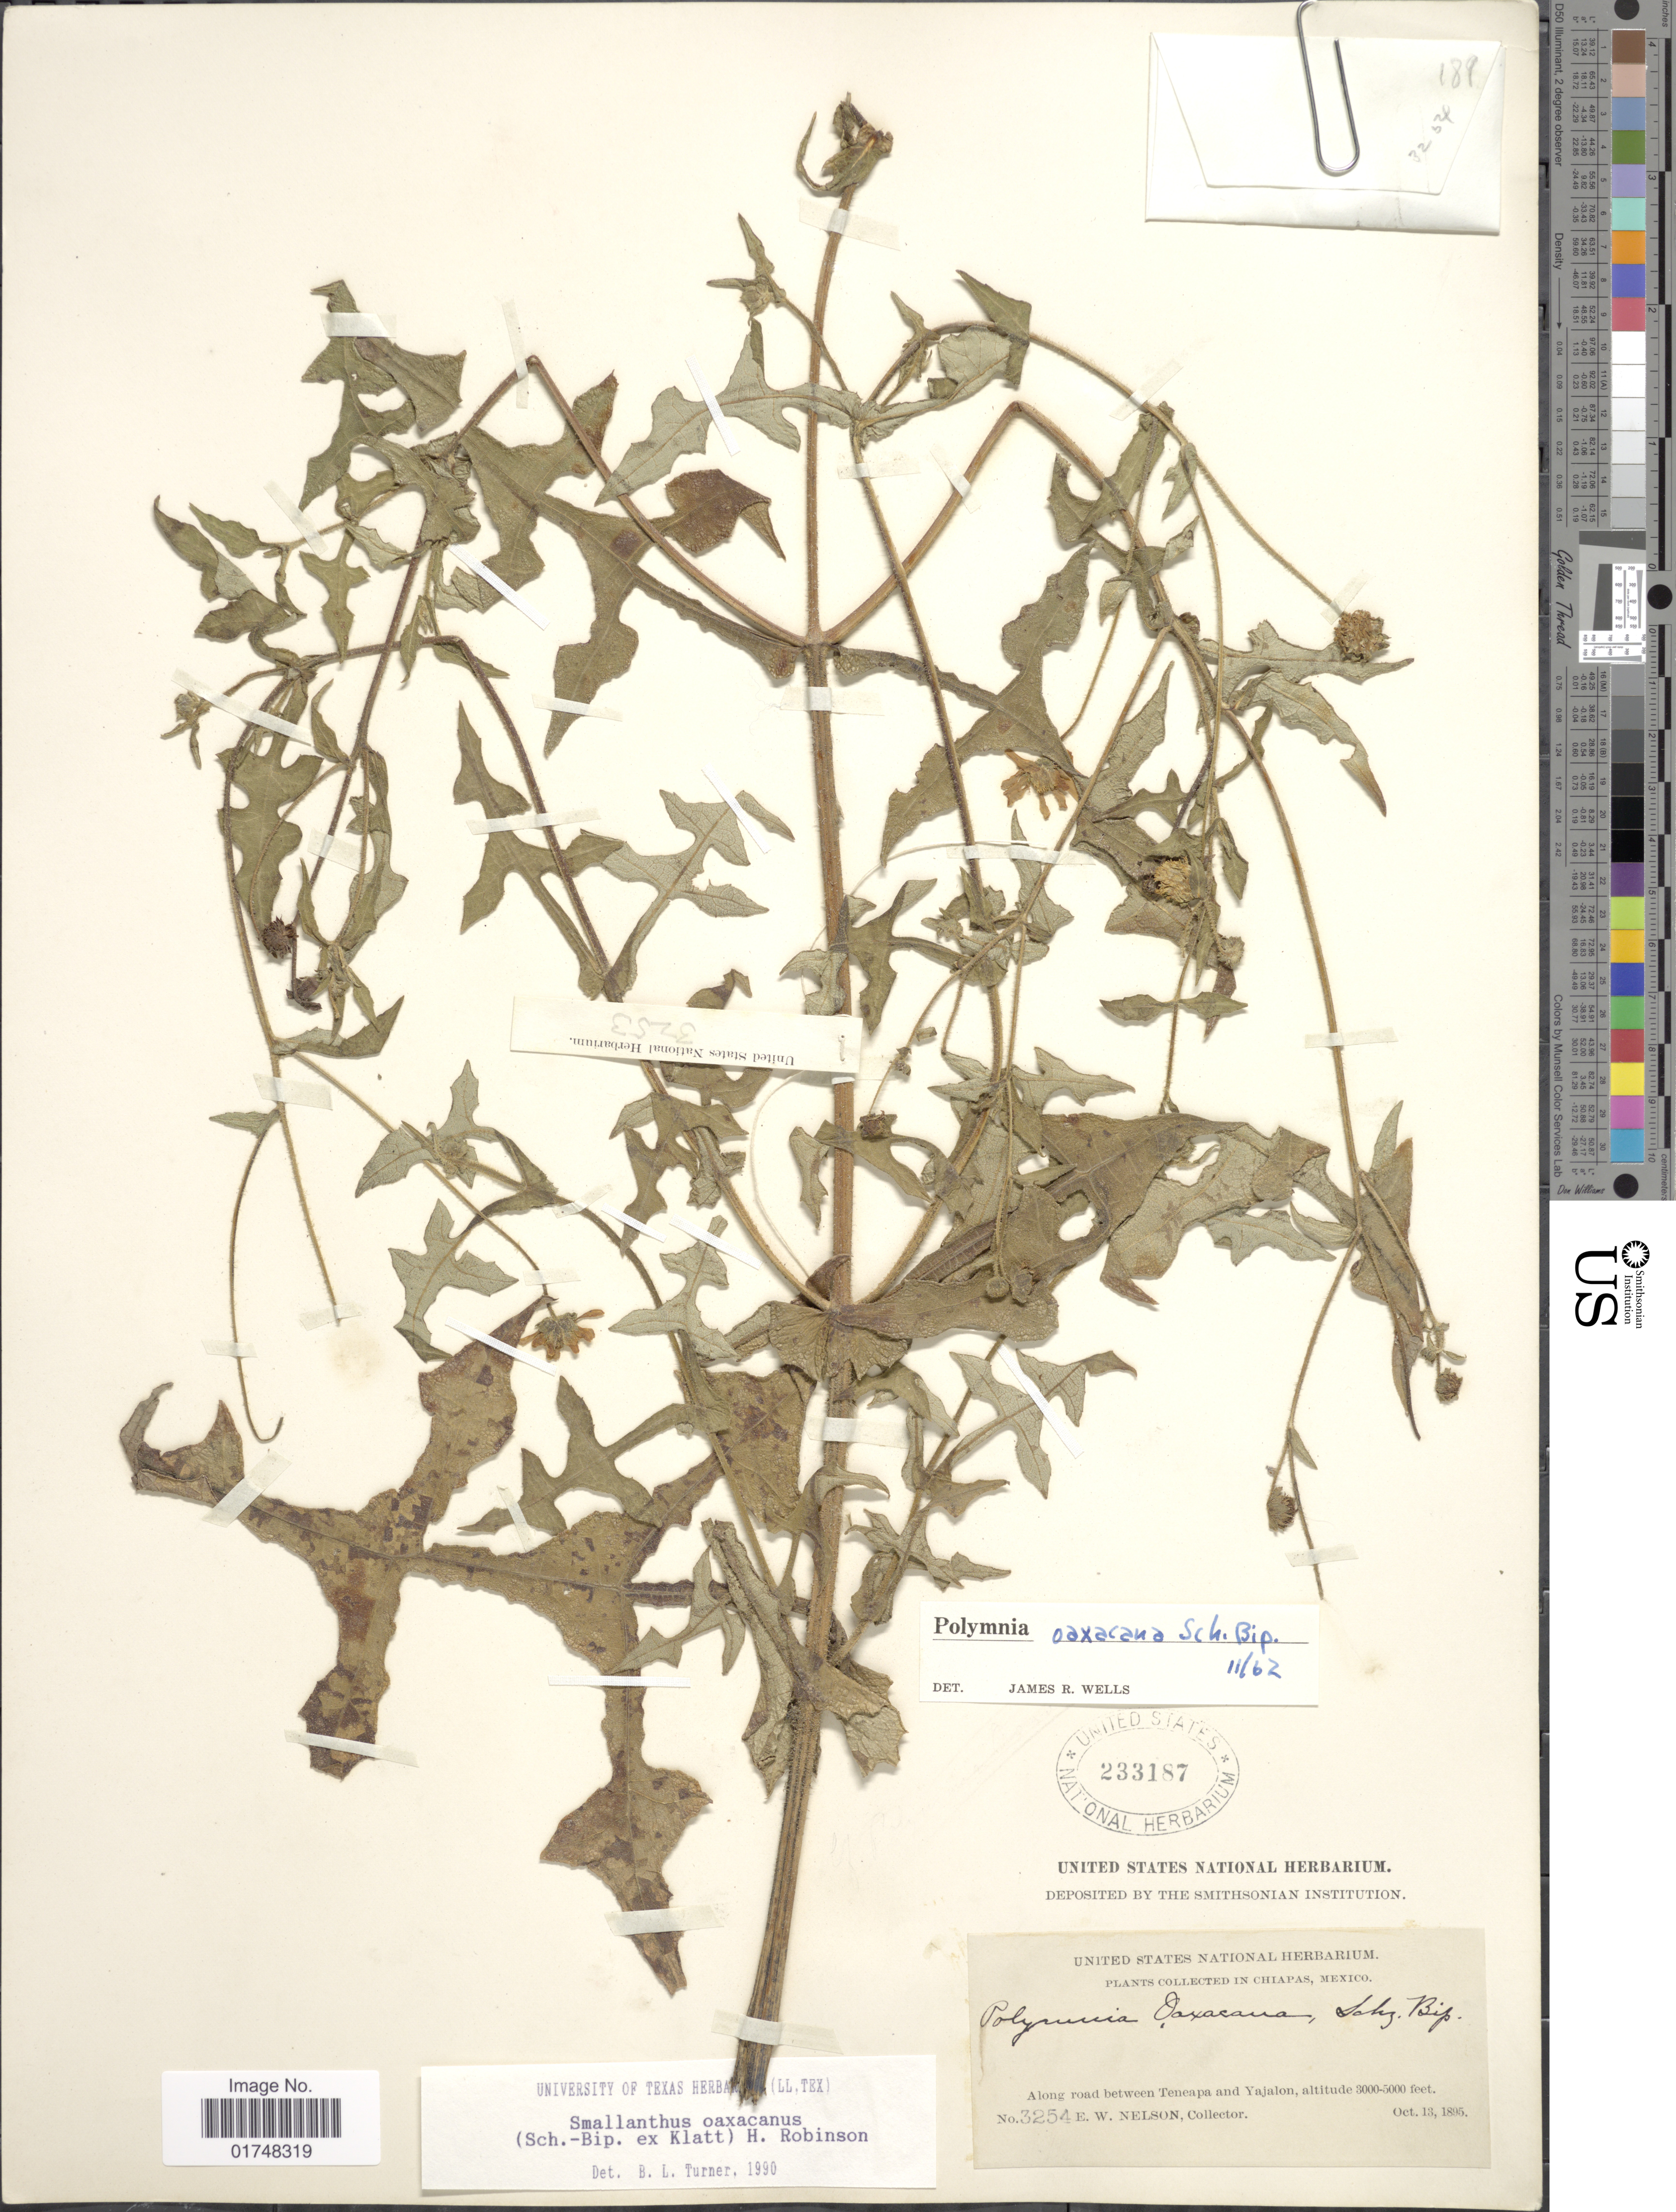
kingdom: Plantae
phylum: Tracheophyta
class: Magnoliopsida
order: Asterales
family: Asteraceae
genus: Smallanthus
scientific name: Smallanthus oaxacanus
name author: (Sch. Bip. ex Klatt) H. Rob.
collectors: E. W. Nelson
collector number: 3254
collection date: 1895-10-13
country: Mexico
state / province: Chiapas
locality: Along road between Teneapa and Yajalon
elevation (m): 914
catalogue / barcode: US 233187